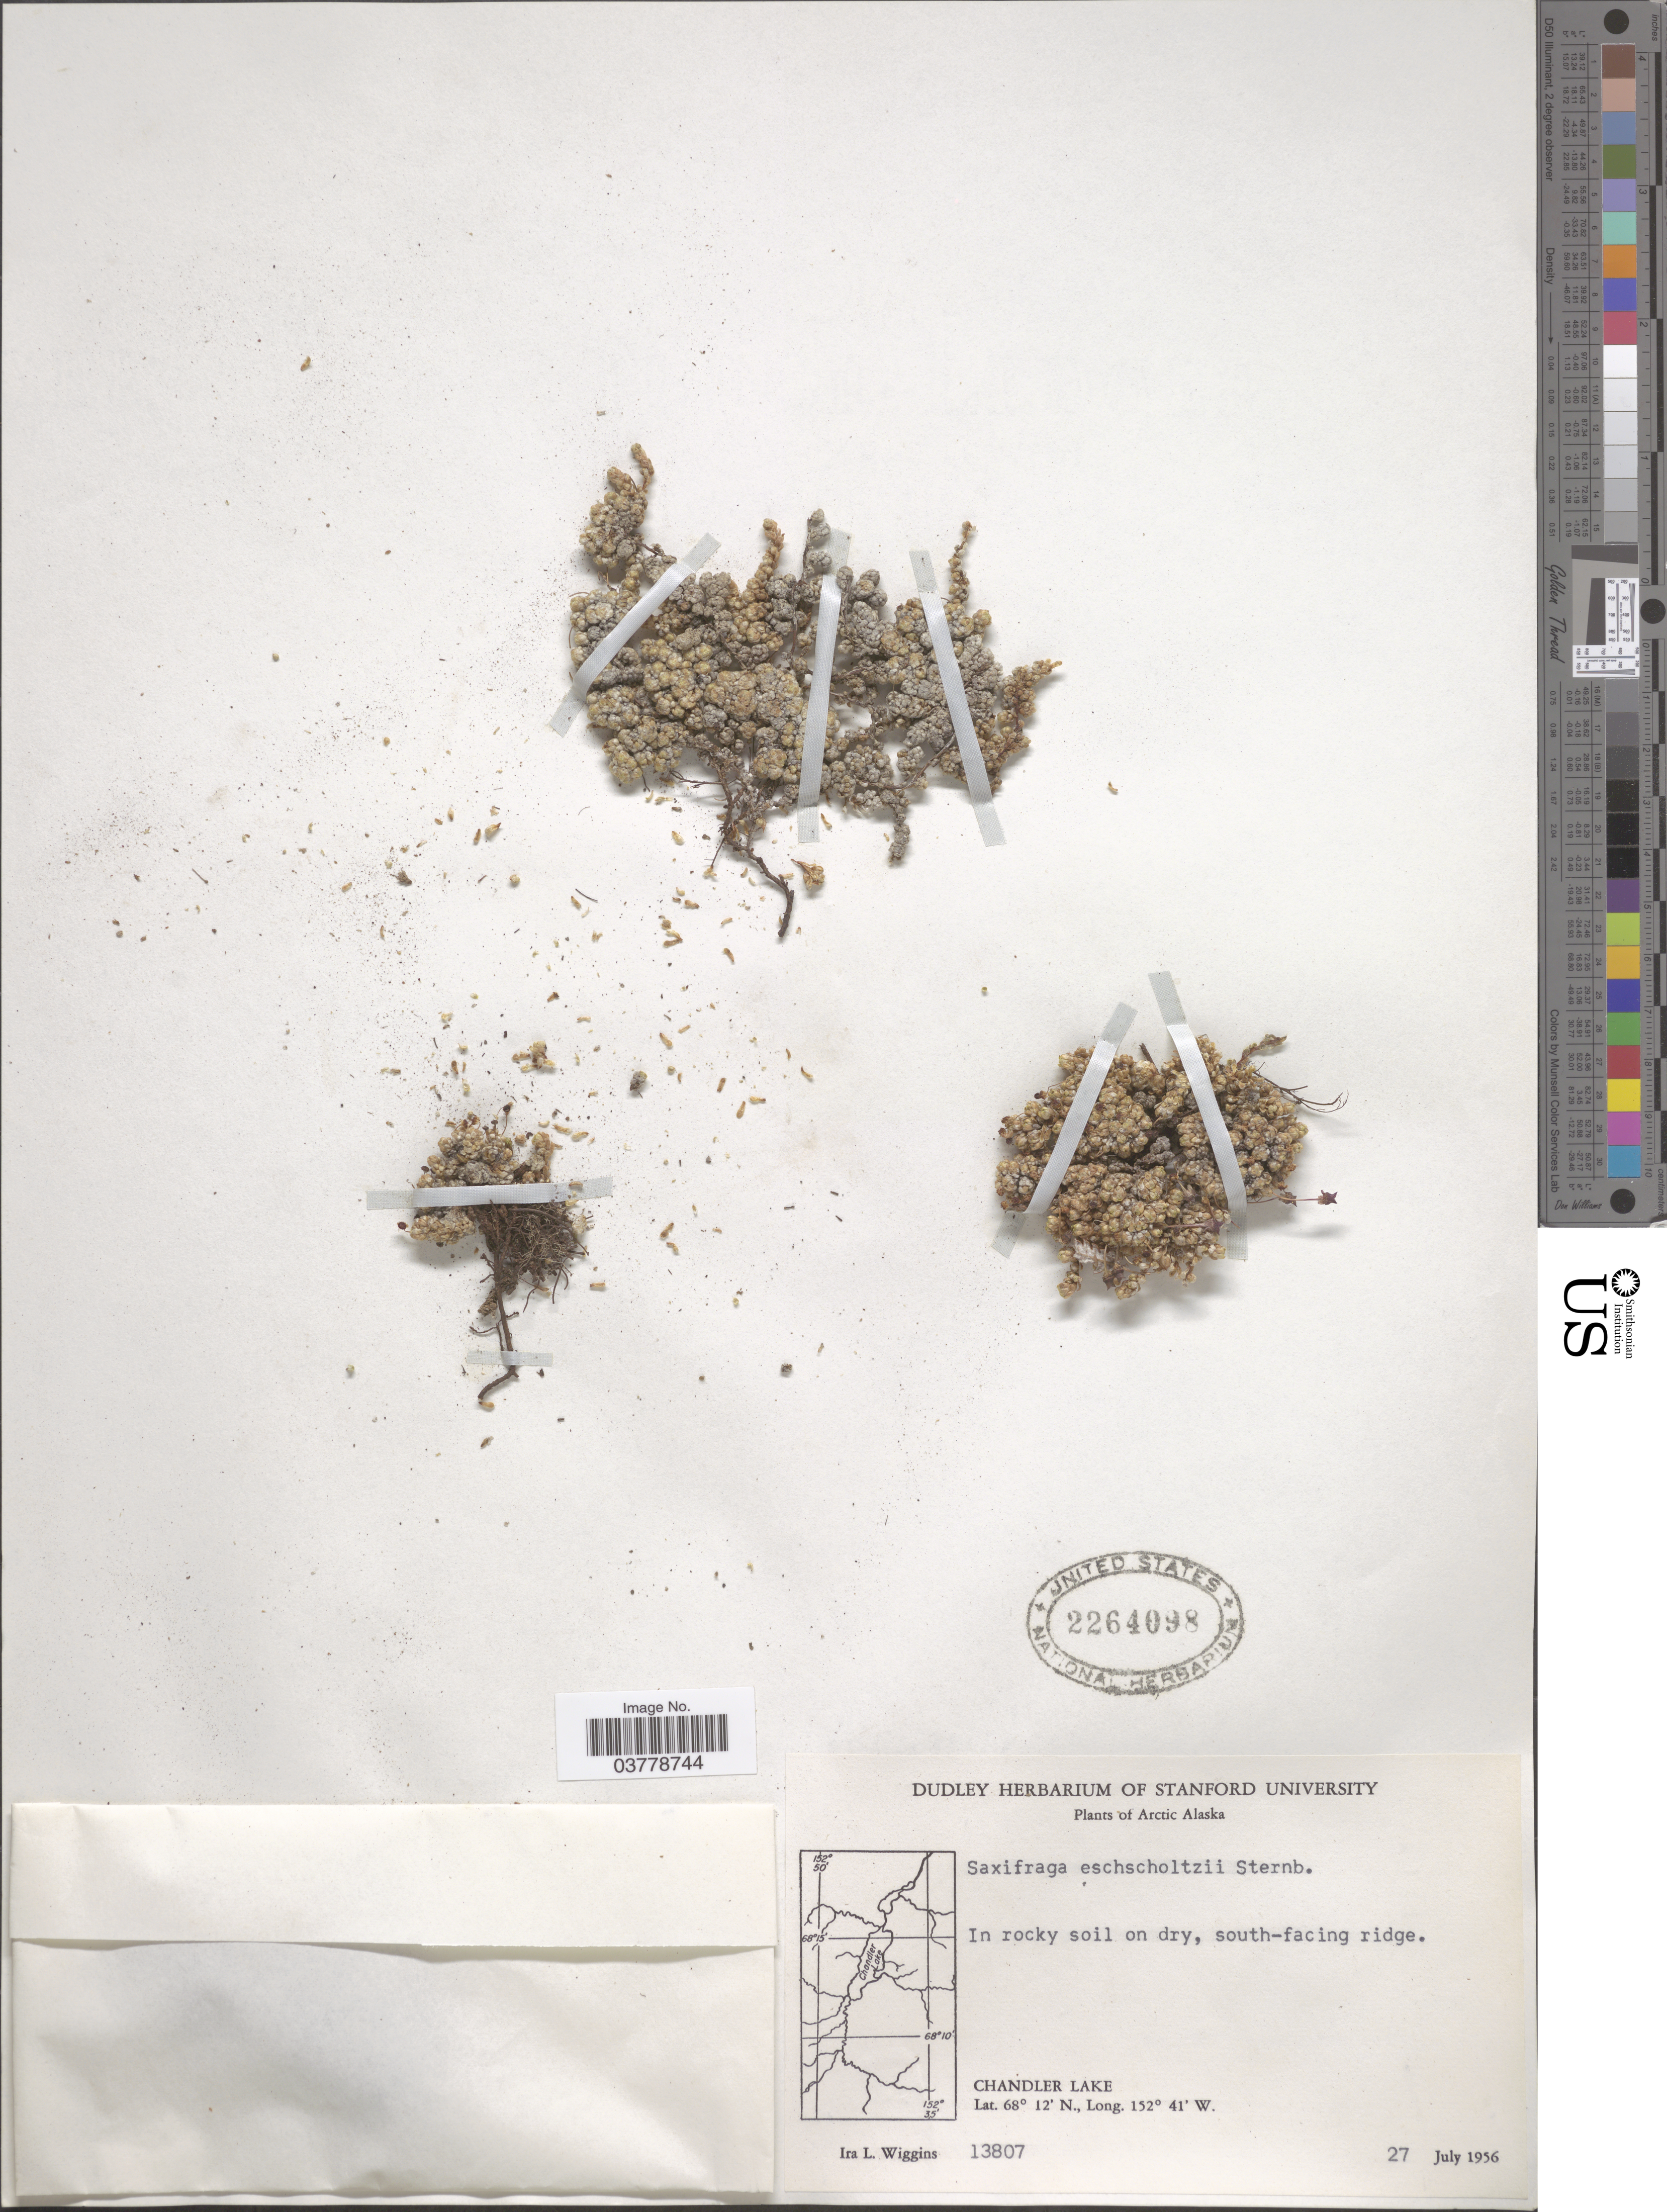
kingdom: Plantae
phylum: Tracheophyta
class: Magnoliopsida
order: Saxifragales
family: Saxifragaceae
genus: Saxifraga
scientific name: Saxifraga eschscholtzii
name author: Sternb.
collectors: I. L. Wiggins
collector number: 13807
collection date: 1956-07-27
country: United States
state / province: Alaska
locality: Arctic Alaska. South-facing ridge. Chandler Lake.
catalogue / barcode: US 2264098